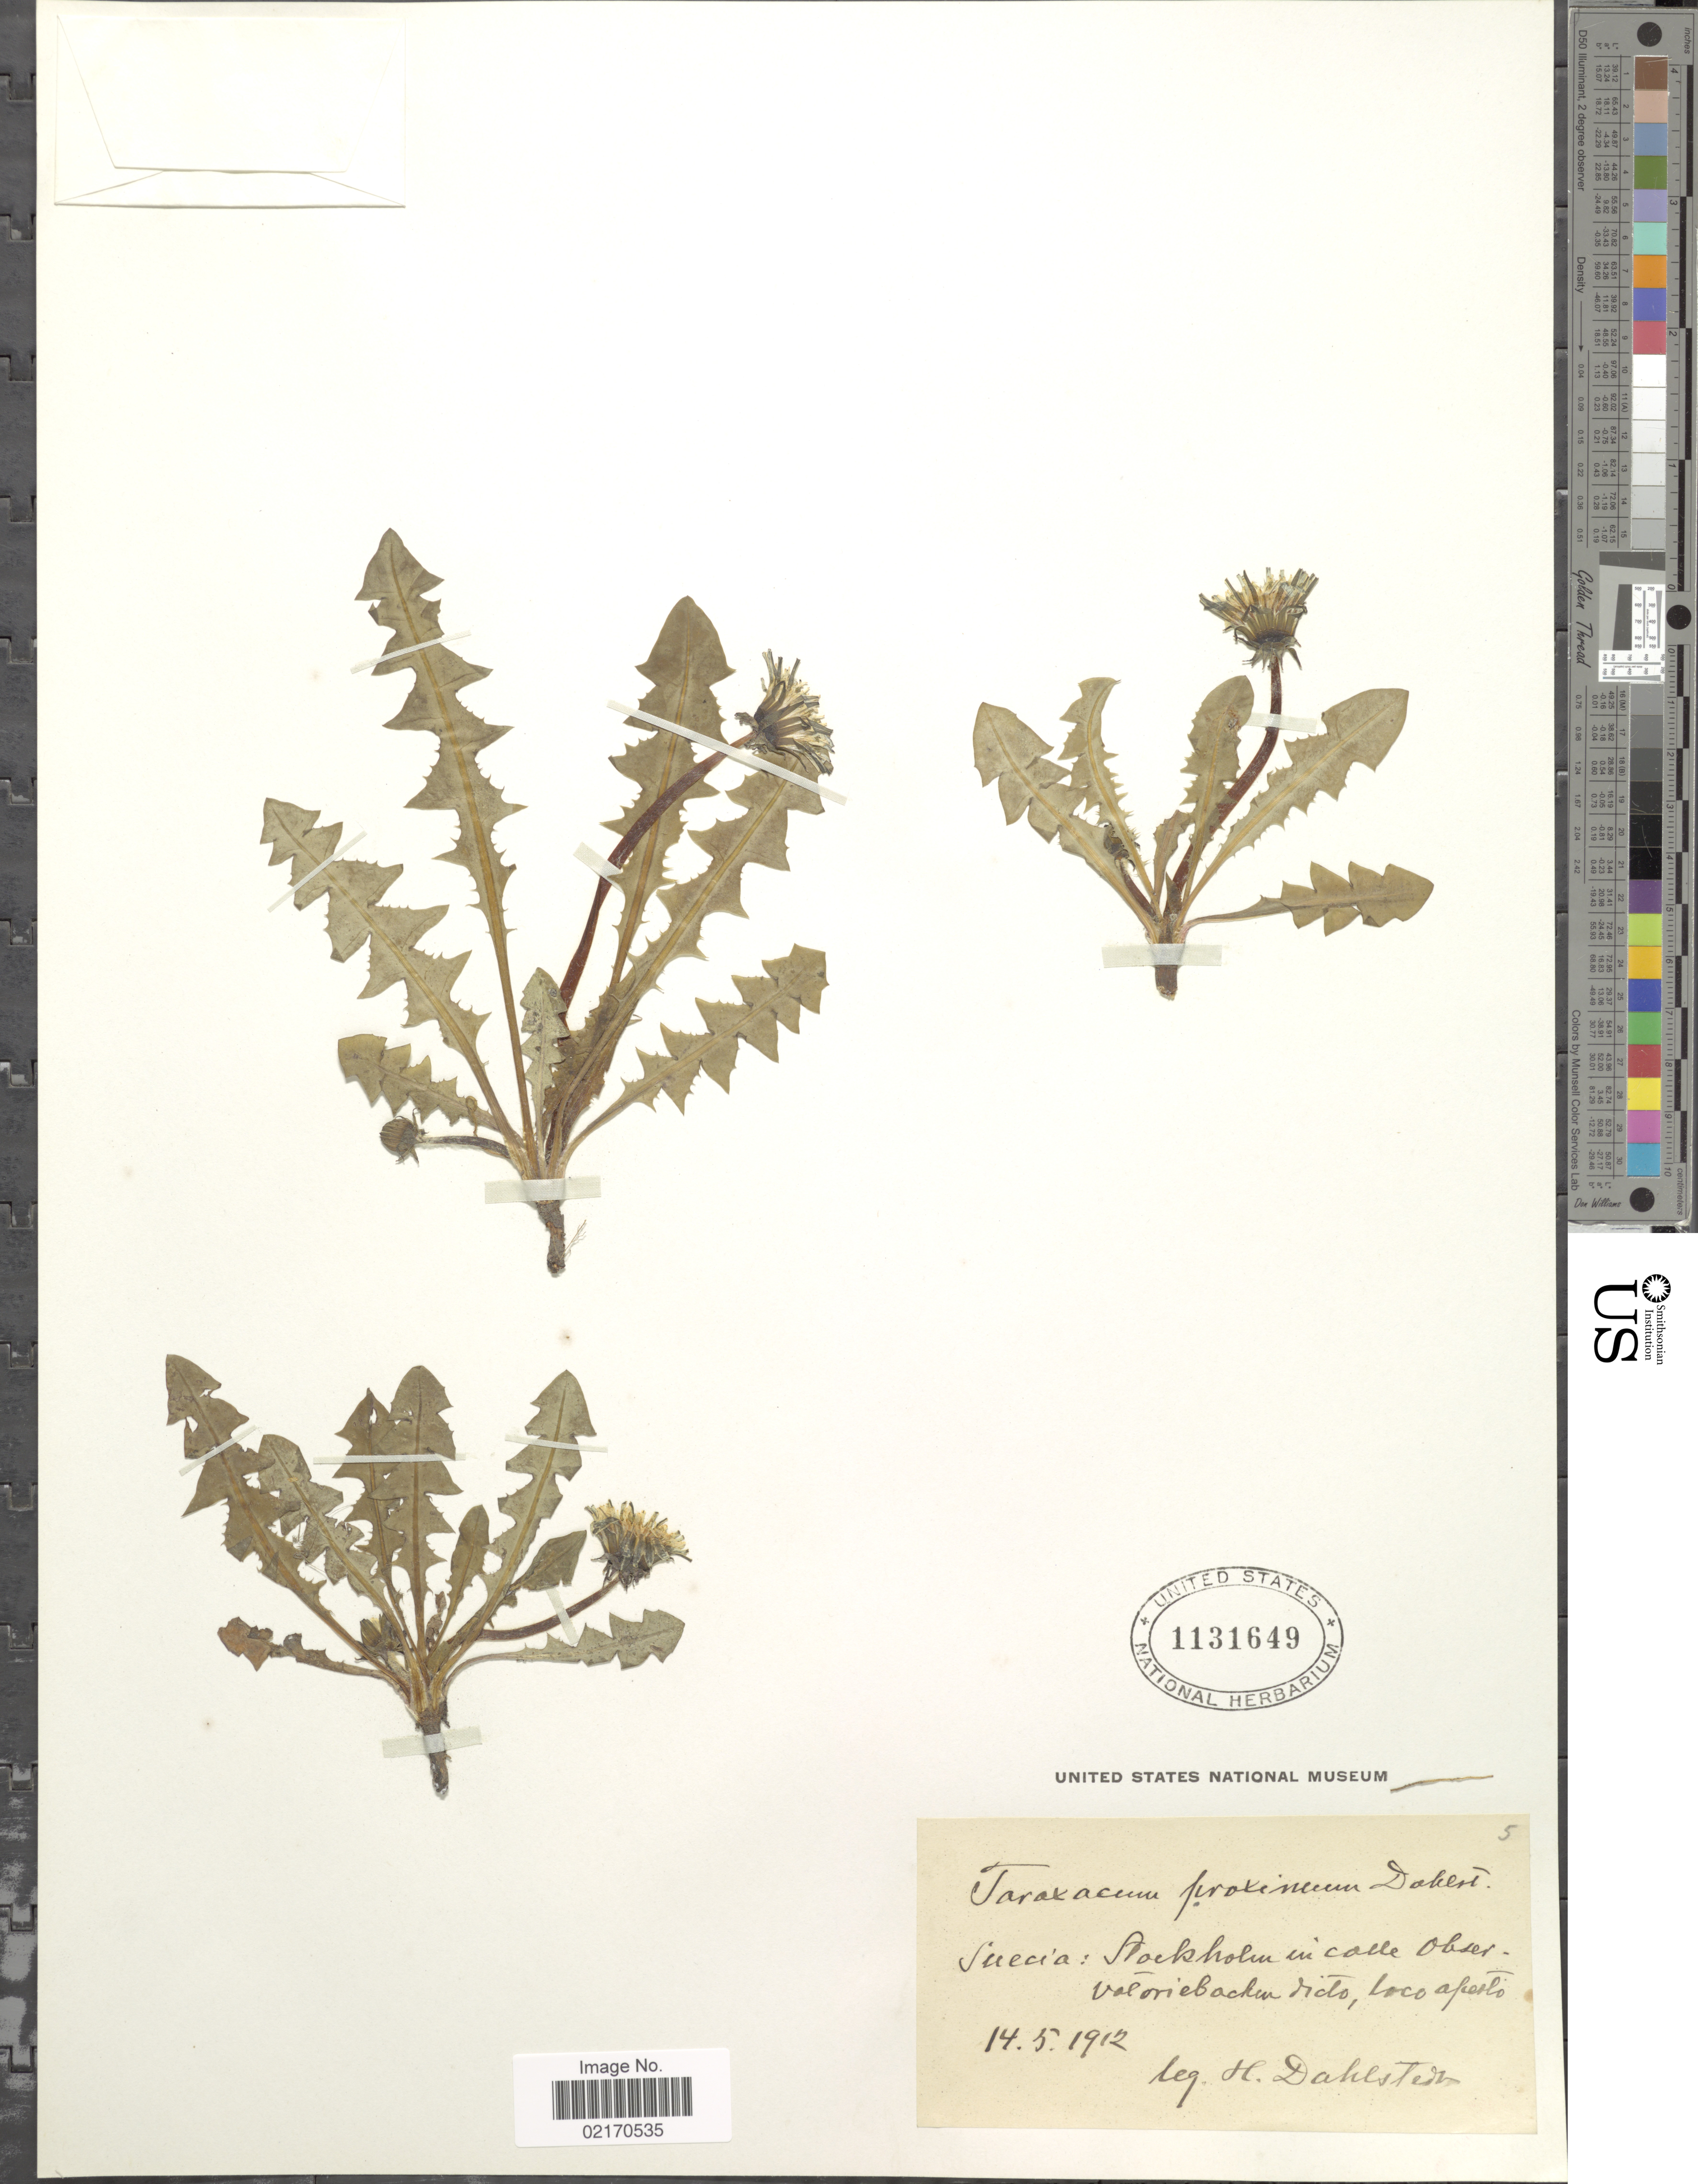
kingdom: Plantae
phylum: Tracheophyta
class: Magnoliopsida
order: Asterales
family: Asteraceae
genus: Taraxacum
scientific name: Taraxacum proximum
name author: (Dahlst.) Raunk.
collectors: H. G. Dahlstedt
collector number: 5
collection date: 1912-05-14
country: Sweden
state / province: Stockholm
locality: Stockholm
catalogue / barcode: US 1131649